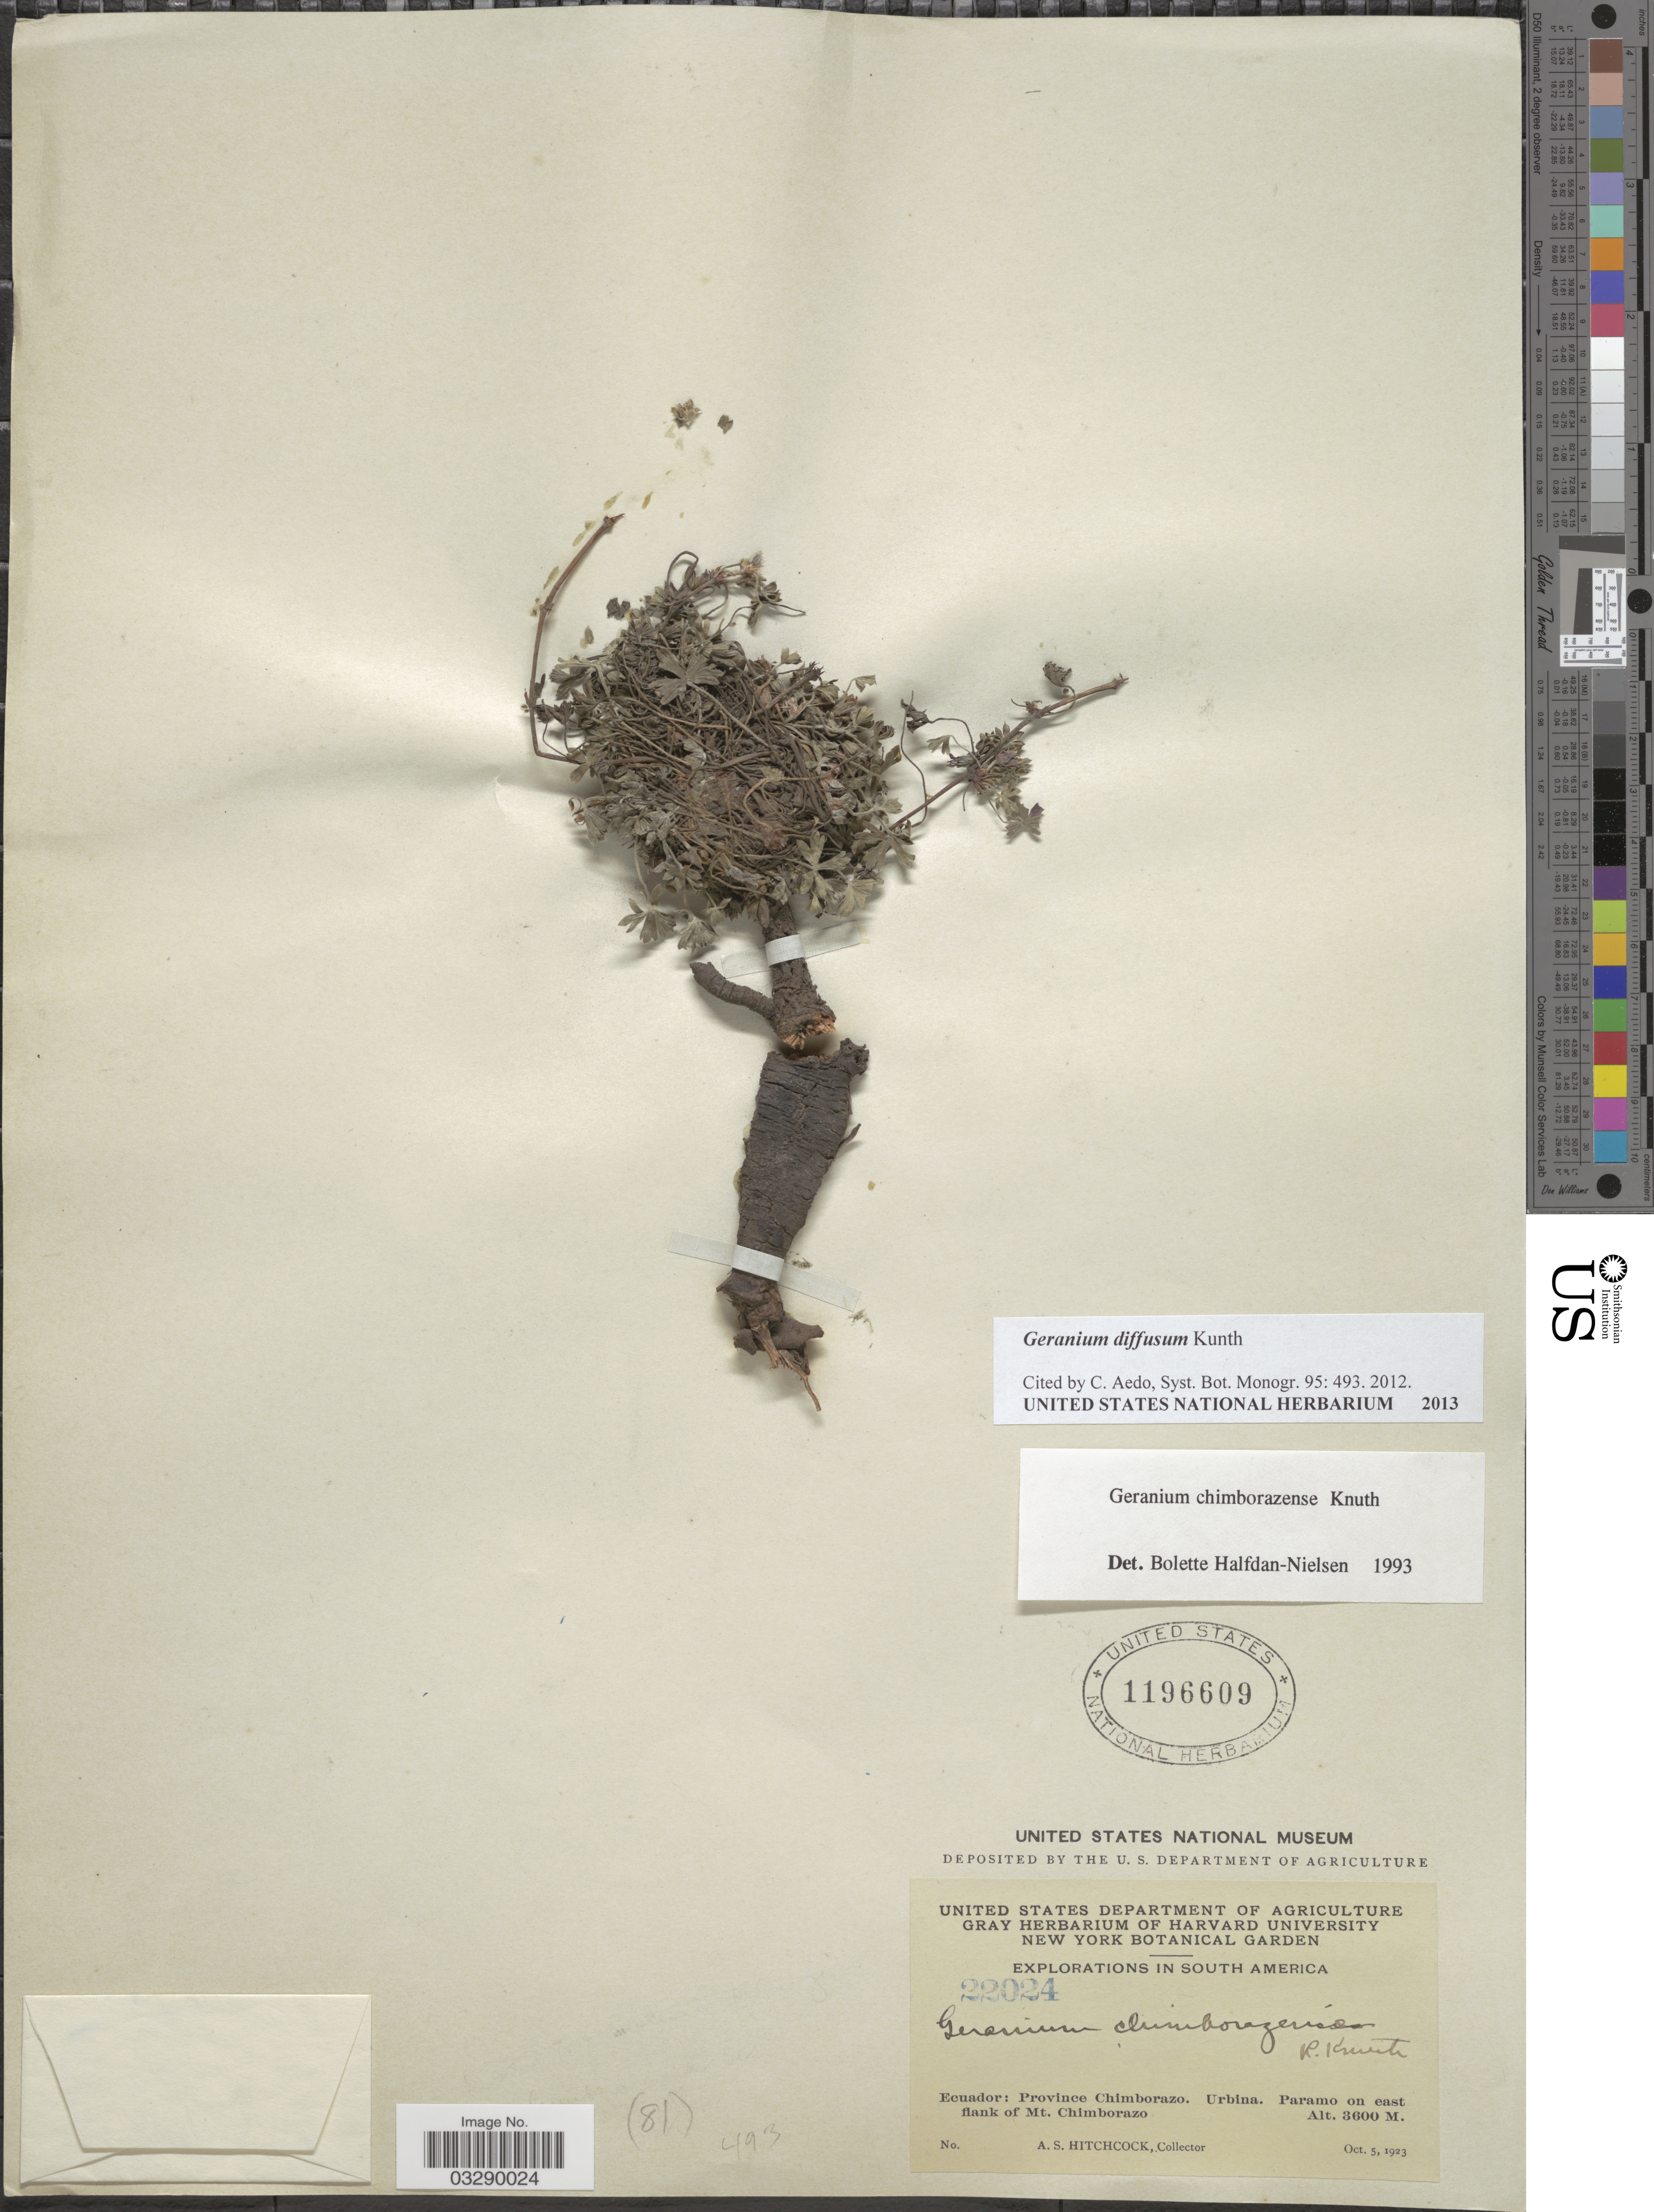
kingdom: Plantae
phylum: Tracheophyta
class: Magnoliopsida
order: Geraniales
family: Geraniaceae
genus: Geranium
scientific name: Geranium diffusum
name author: Kunth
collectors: A. S. Hitchcock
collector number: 22024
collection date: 1923-10-05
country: Ecuador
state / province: Chimborazo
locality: Urbina. Paramo on east flank of Mt. Chimborazo.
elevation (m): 3600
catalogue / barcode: US 1196609